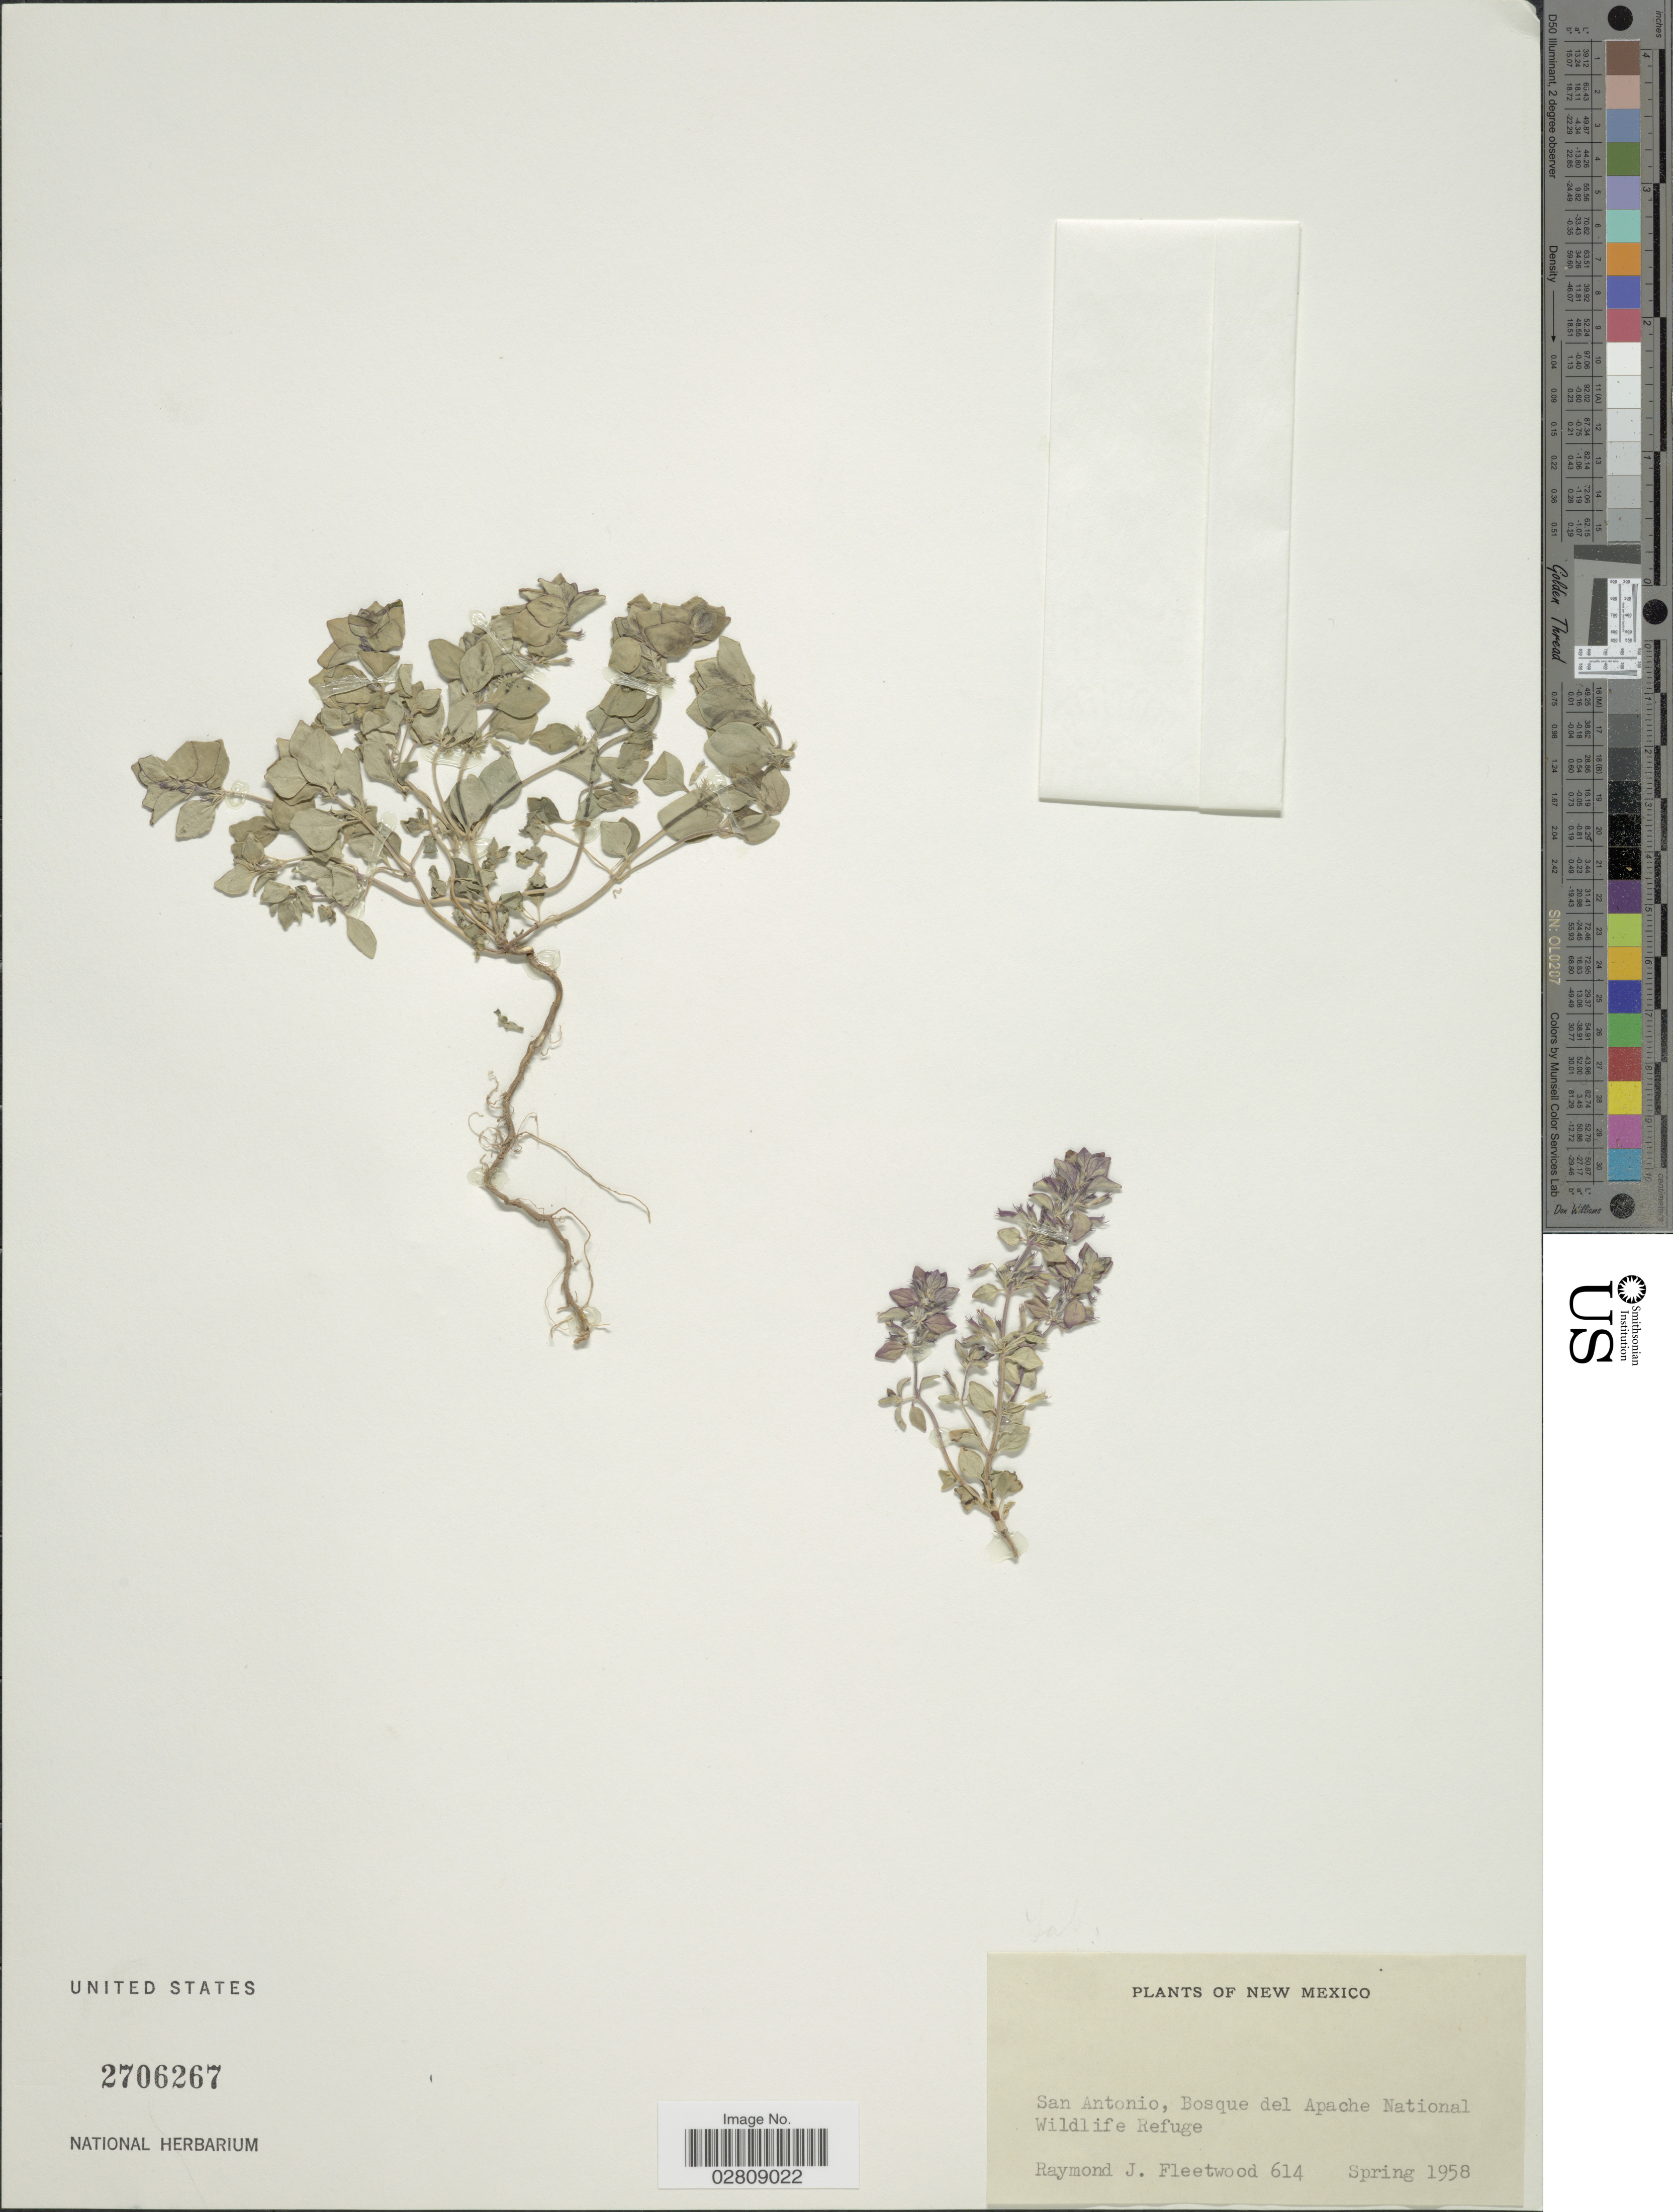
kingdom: Plantae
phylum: Tracheophyta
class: Magnoliopsida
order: Lamiales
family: Lamiaceae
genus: Hedeoma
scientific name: Hedeoma sp.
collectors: R. J. Fleetwood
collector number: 614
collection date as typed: Spring 1958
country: United States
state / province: New Mexico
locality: San Antonio, Bosque del Apache National Wildlife Refuge.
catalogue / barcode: US 2706267